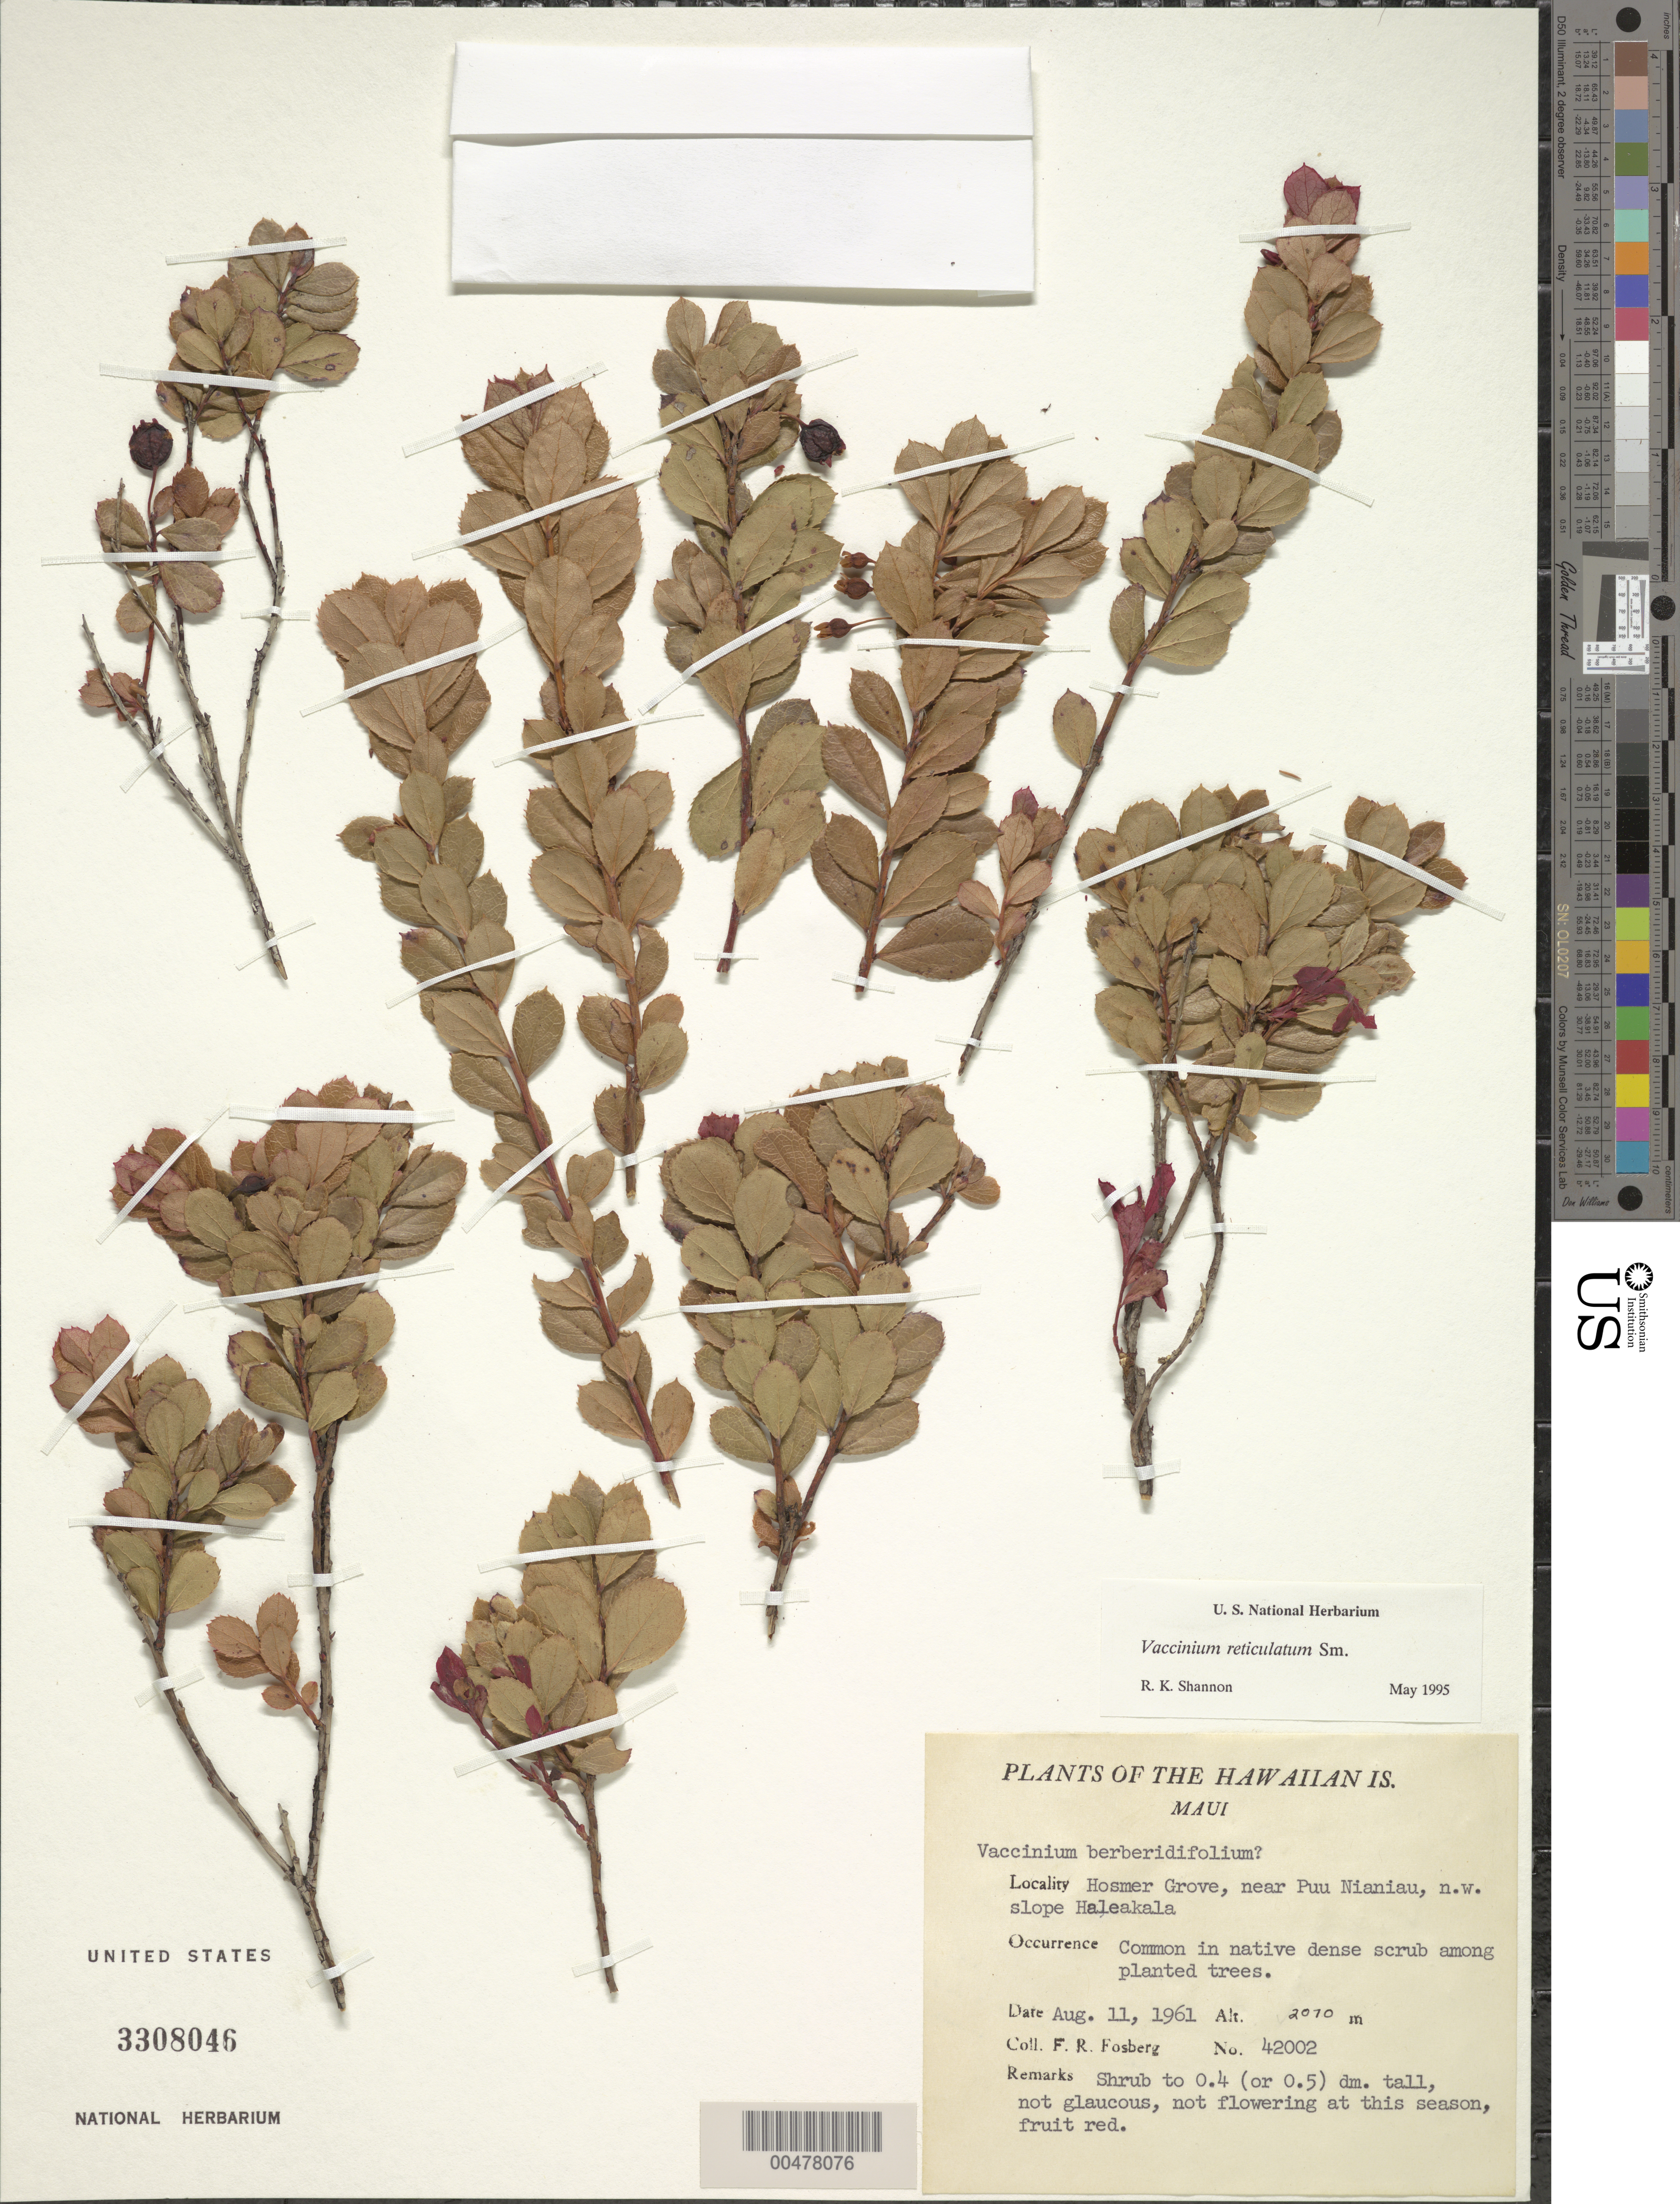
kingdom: Plantae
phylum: Tracheophyta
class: Magnoliopsida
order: Lamiales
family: Gesneriaceae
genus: Cyrtandra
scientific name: Cyrtandra sp.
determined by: Shannon, R. K., (UNITED STATES)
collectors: F. R. Fosberg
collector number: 42002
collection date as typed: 11 Aug 1961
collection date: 1961-08-11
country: United States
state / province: Hawaii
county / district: Maui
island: Maui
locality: Hosmer Grove, near Puu Nianiau, NW slope of Haleakala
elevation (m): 2070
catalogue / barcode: US 3308046